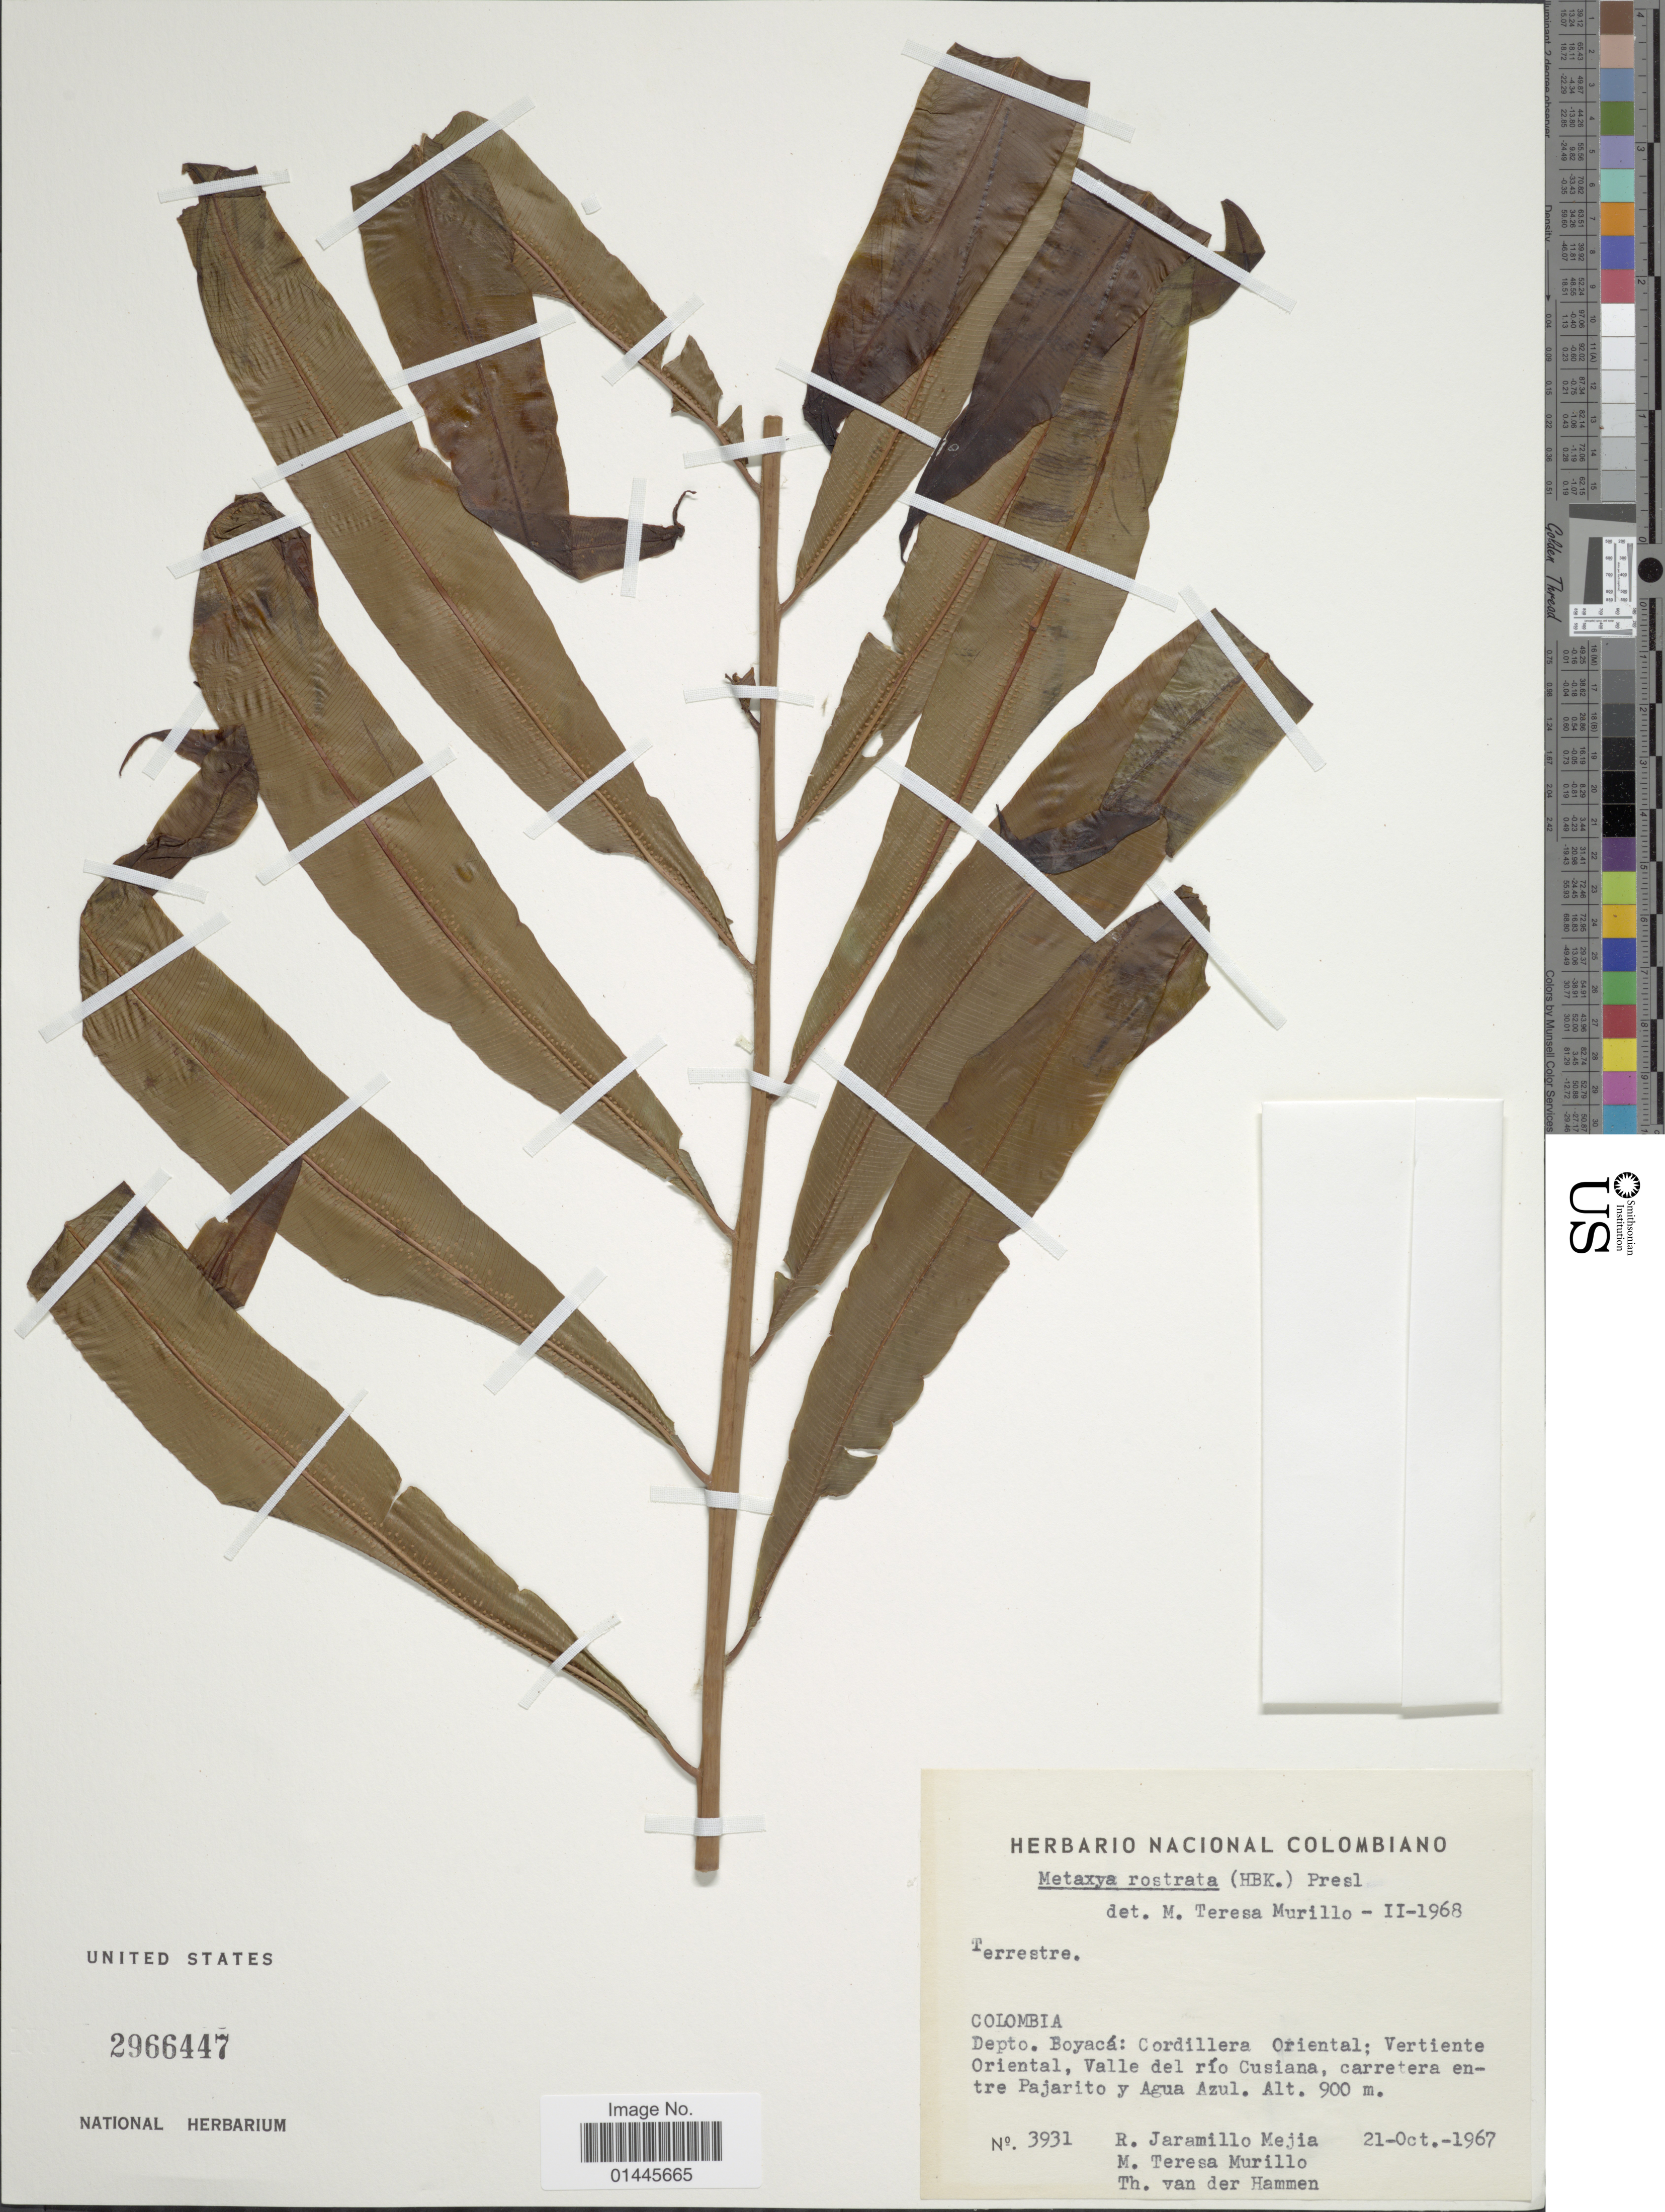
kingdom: Plantae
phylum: Tracheophyta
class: Polypodiopsida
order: Cyatheales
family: Metaxyaceae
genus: Metaxya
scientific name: Metaxya rostrata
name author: (Kunth) C. Presl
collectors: R. Jaramillo M., M. Teresa Murillo & T. Hammen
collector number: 3931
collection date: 1967-10-21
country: Colombia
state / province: Boyacá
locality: Cordillera Oriental; Vertiente Oriental, Valle del rio Cusiana, carretera entre Pajarito y Agua Azul.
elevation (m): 900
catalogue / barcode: US 2966447